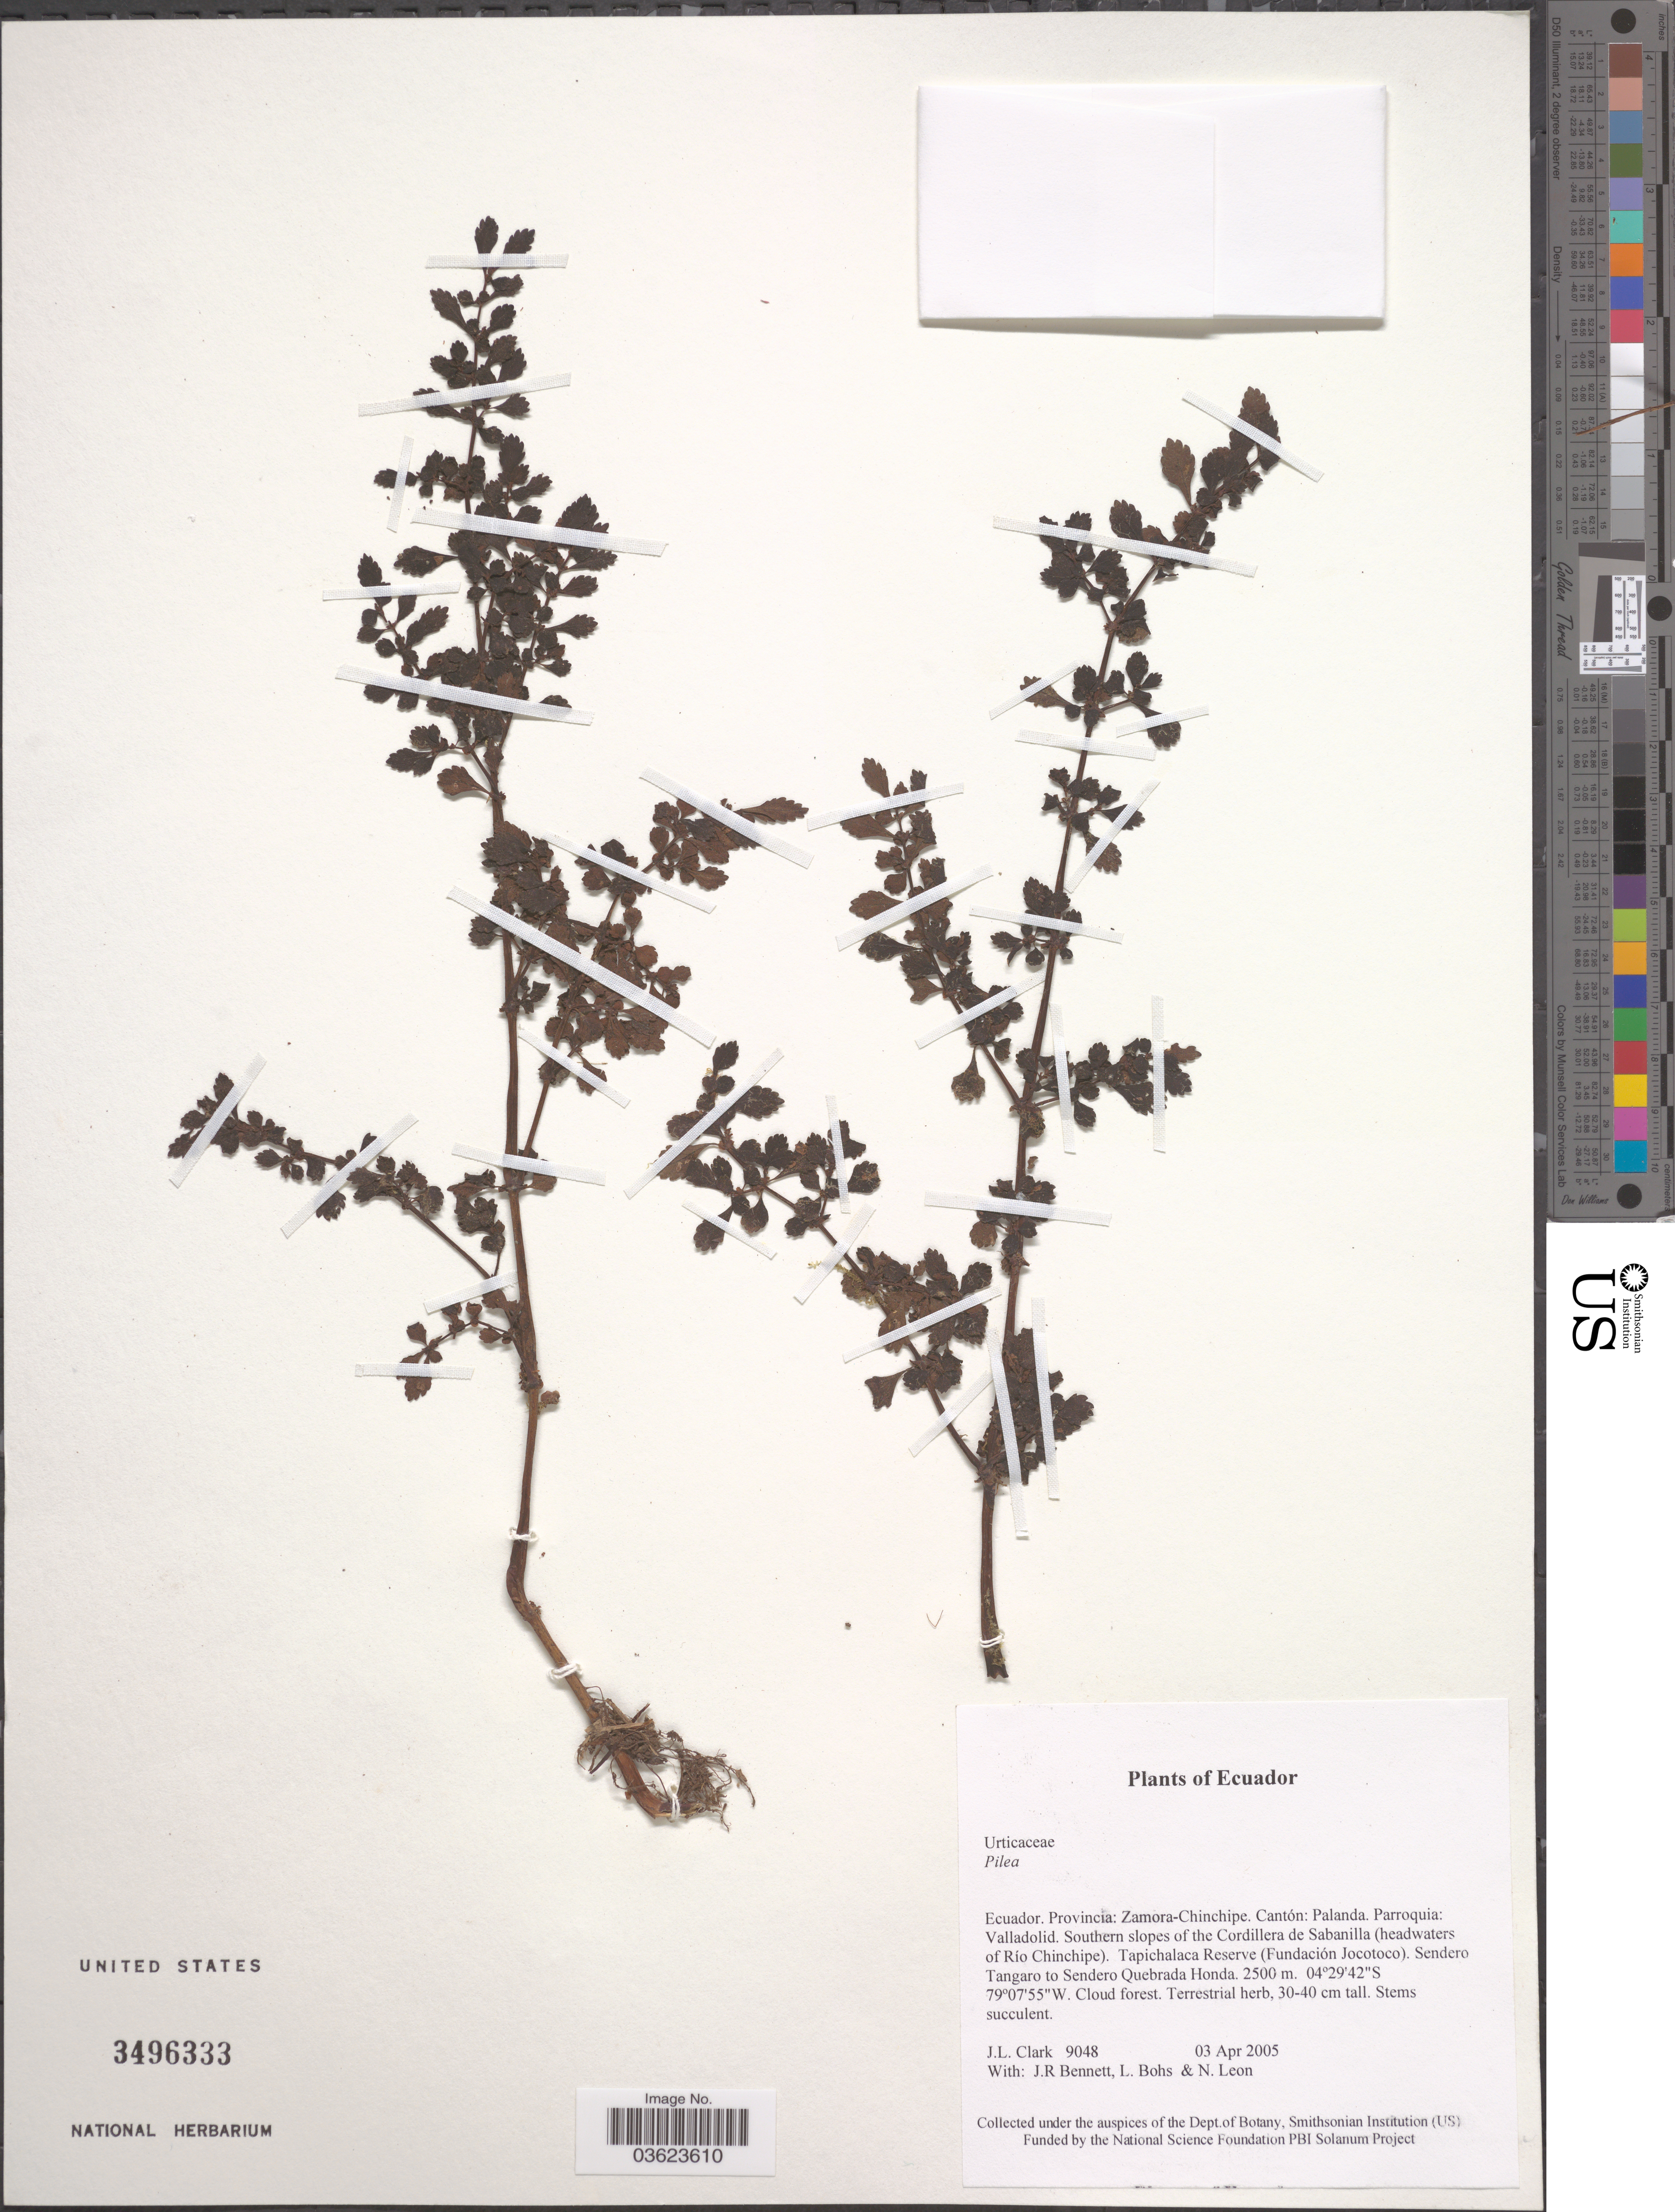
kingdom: Plantae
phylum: Tracheophyta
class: Magnoliopsida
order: Rosales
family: Urticaceae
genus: Pilea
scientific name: Pilea sp.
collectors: J. L. Clark, J. R. Bennett, L. A. Bohs & N. Leon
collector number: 9048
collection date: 2005-04-03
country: Ecuador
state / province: Zamora-Chinchipe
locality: Cantón: Palanda. Parroquia: Valladolid. Southern slopes of the Cordillera de Sabanilla (headwaters of Río Chinchipe). Tapichalaca Reserve (Fundación Jocotoco). Sendero Tangaro to Sendero Quebrada Honda.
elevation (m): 2500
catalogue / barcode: US 3496333